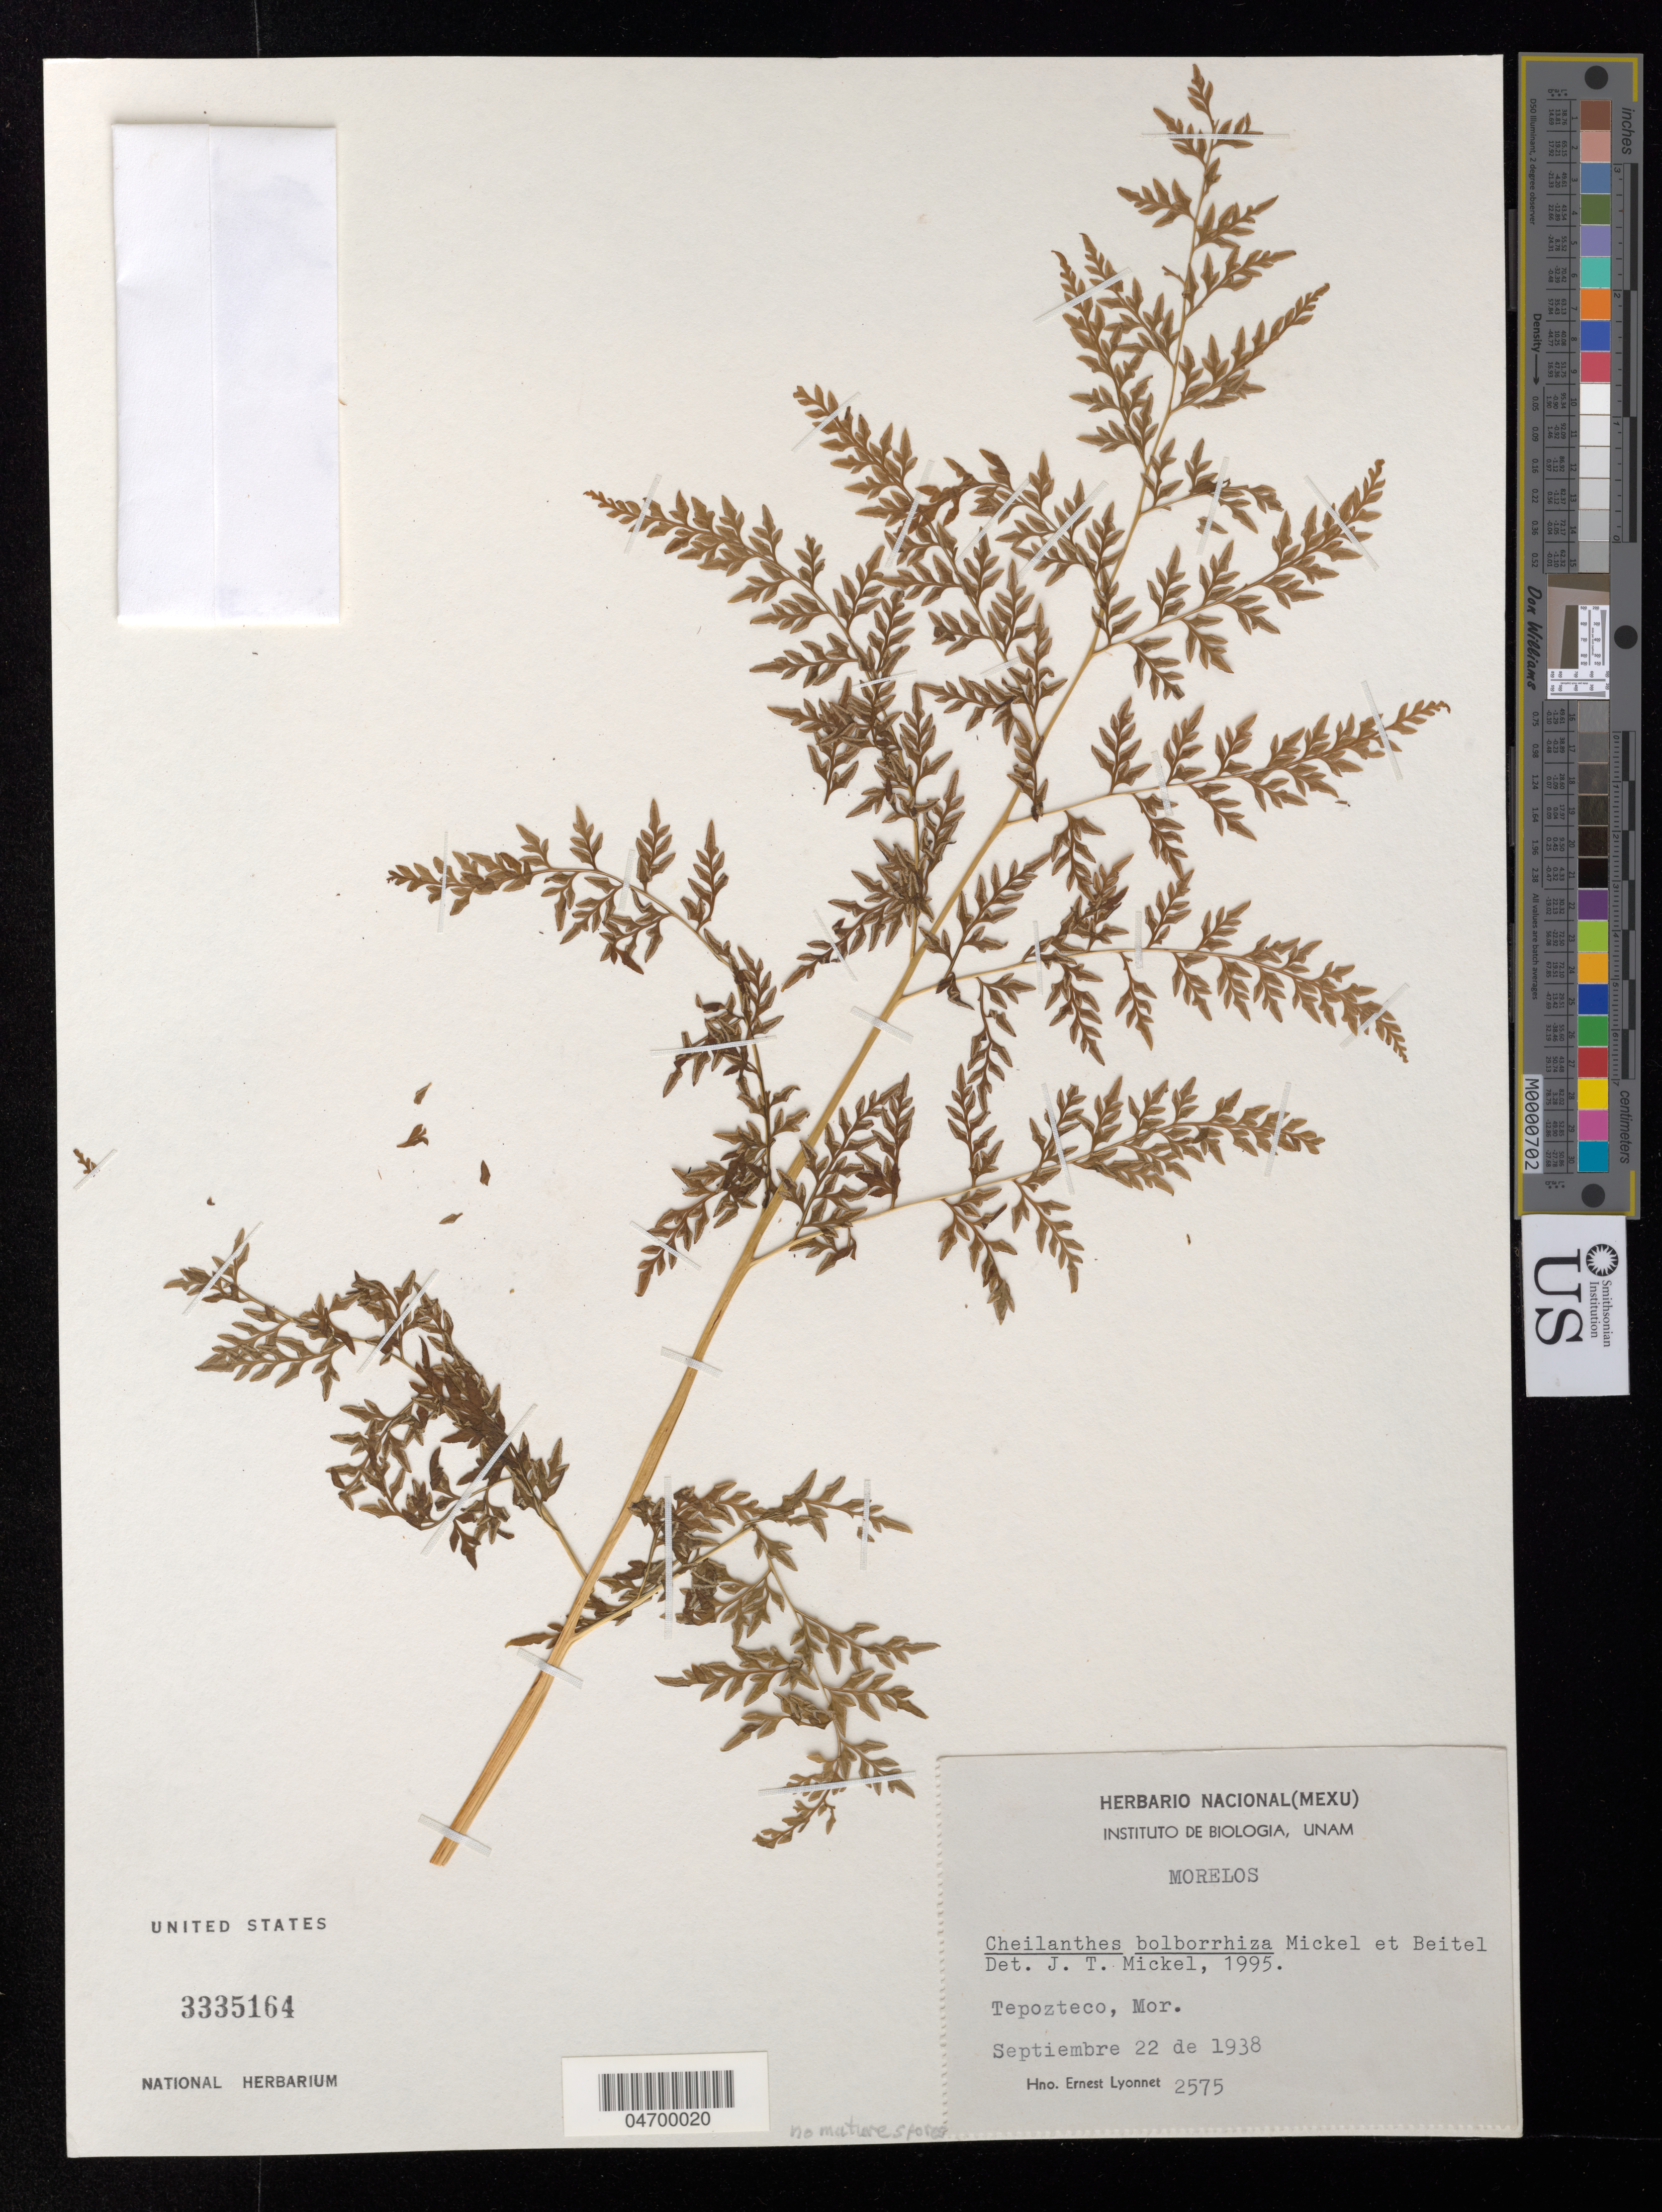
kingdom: Plantae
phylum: Tracheophyta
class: Polypodiopsida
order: Polypodiales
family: Pteridaceae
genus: Cheilanthes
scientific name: Cheilanthes bolborrhiza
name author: Mickel & Beitel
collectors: H. Lyonnet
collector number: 2575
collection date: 1938-09-22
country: Mexico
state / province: Morelos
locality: Tepozteco, Mor.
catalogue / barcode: US 3335164